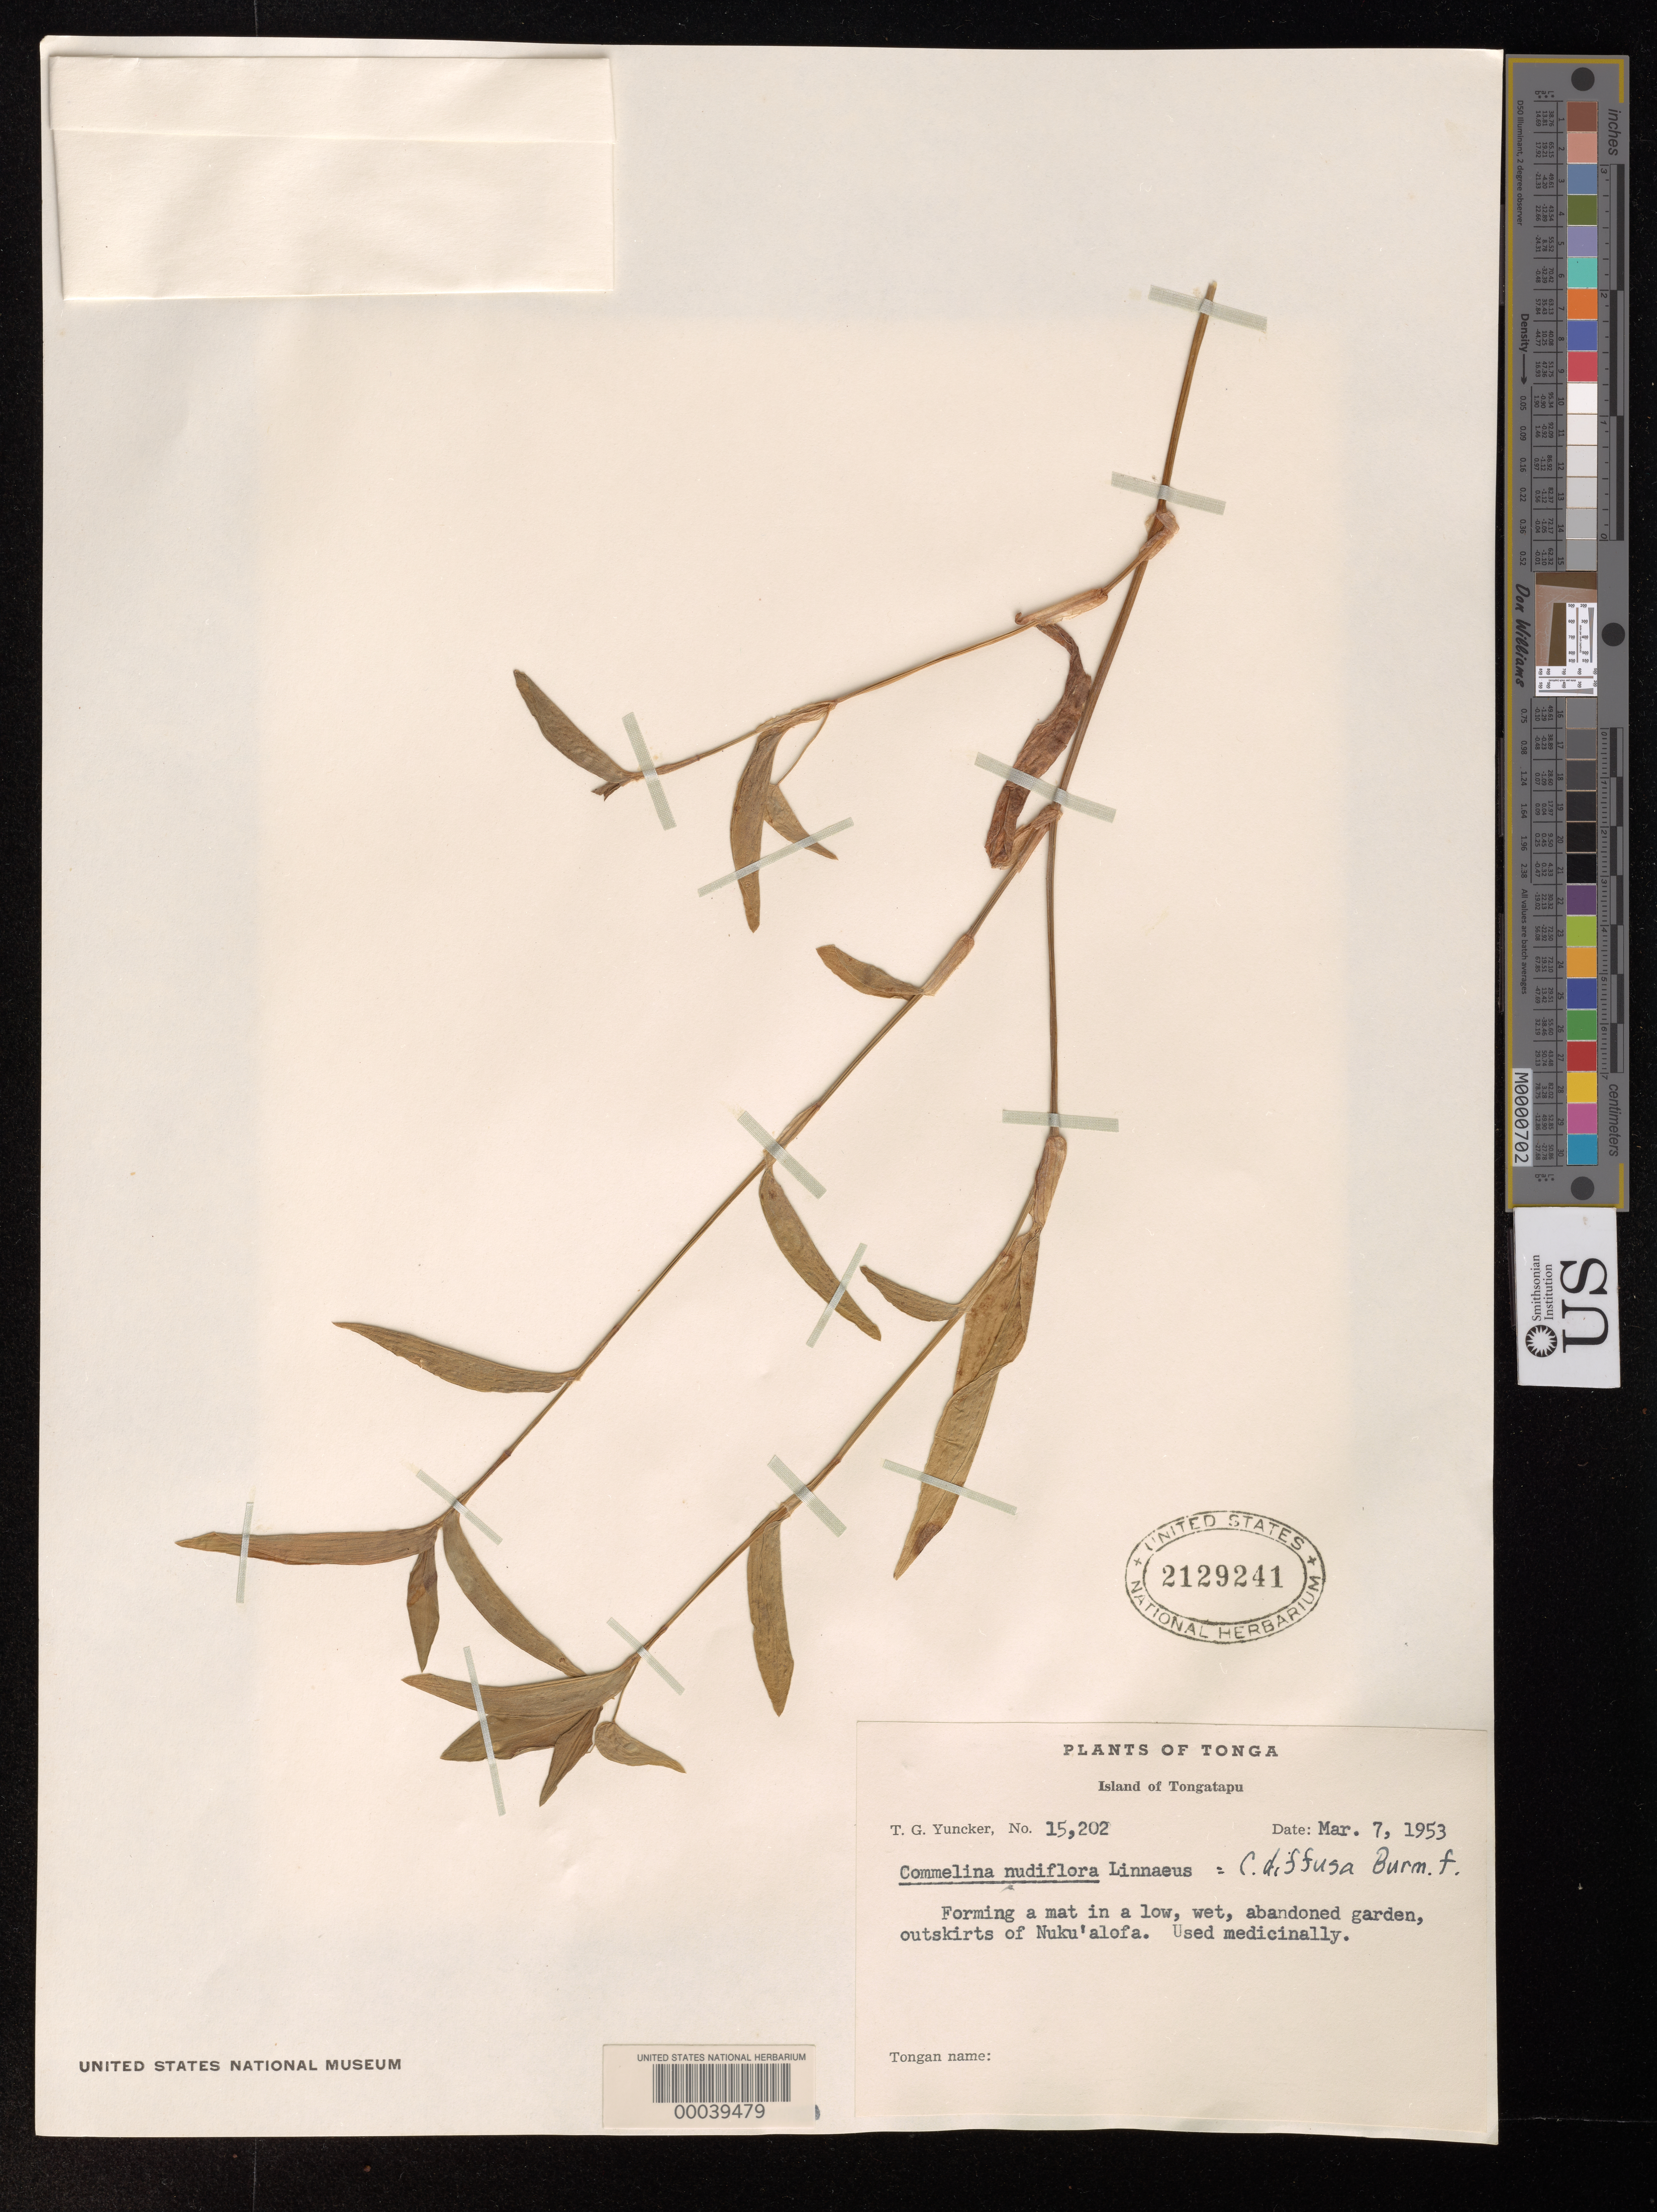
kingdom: Plantae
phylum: Tracheophyta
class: Liliopsida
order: Commelinales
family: Commelinaceae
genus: Commelina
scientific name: Commelina diffusa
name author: Burm. f.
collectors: T. G. Yuncker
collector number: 15202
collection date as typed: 07 Mar 1953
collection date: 1953-03-07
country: Tonga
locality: Tongatapu; nuku'alofa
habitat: Wet soil, abandoned garden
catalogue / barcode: US 2129241